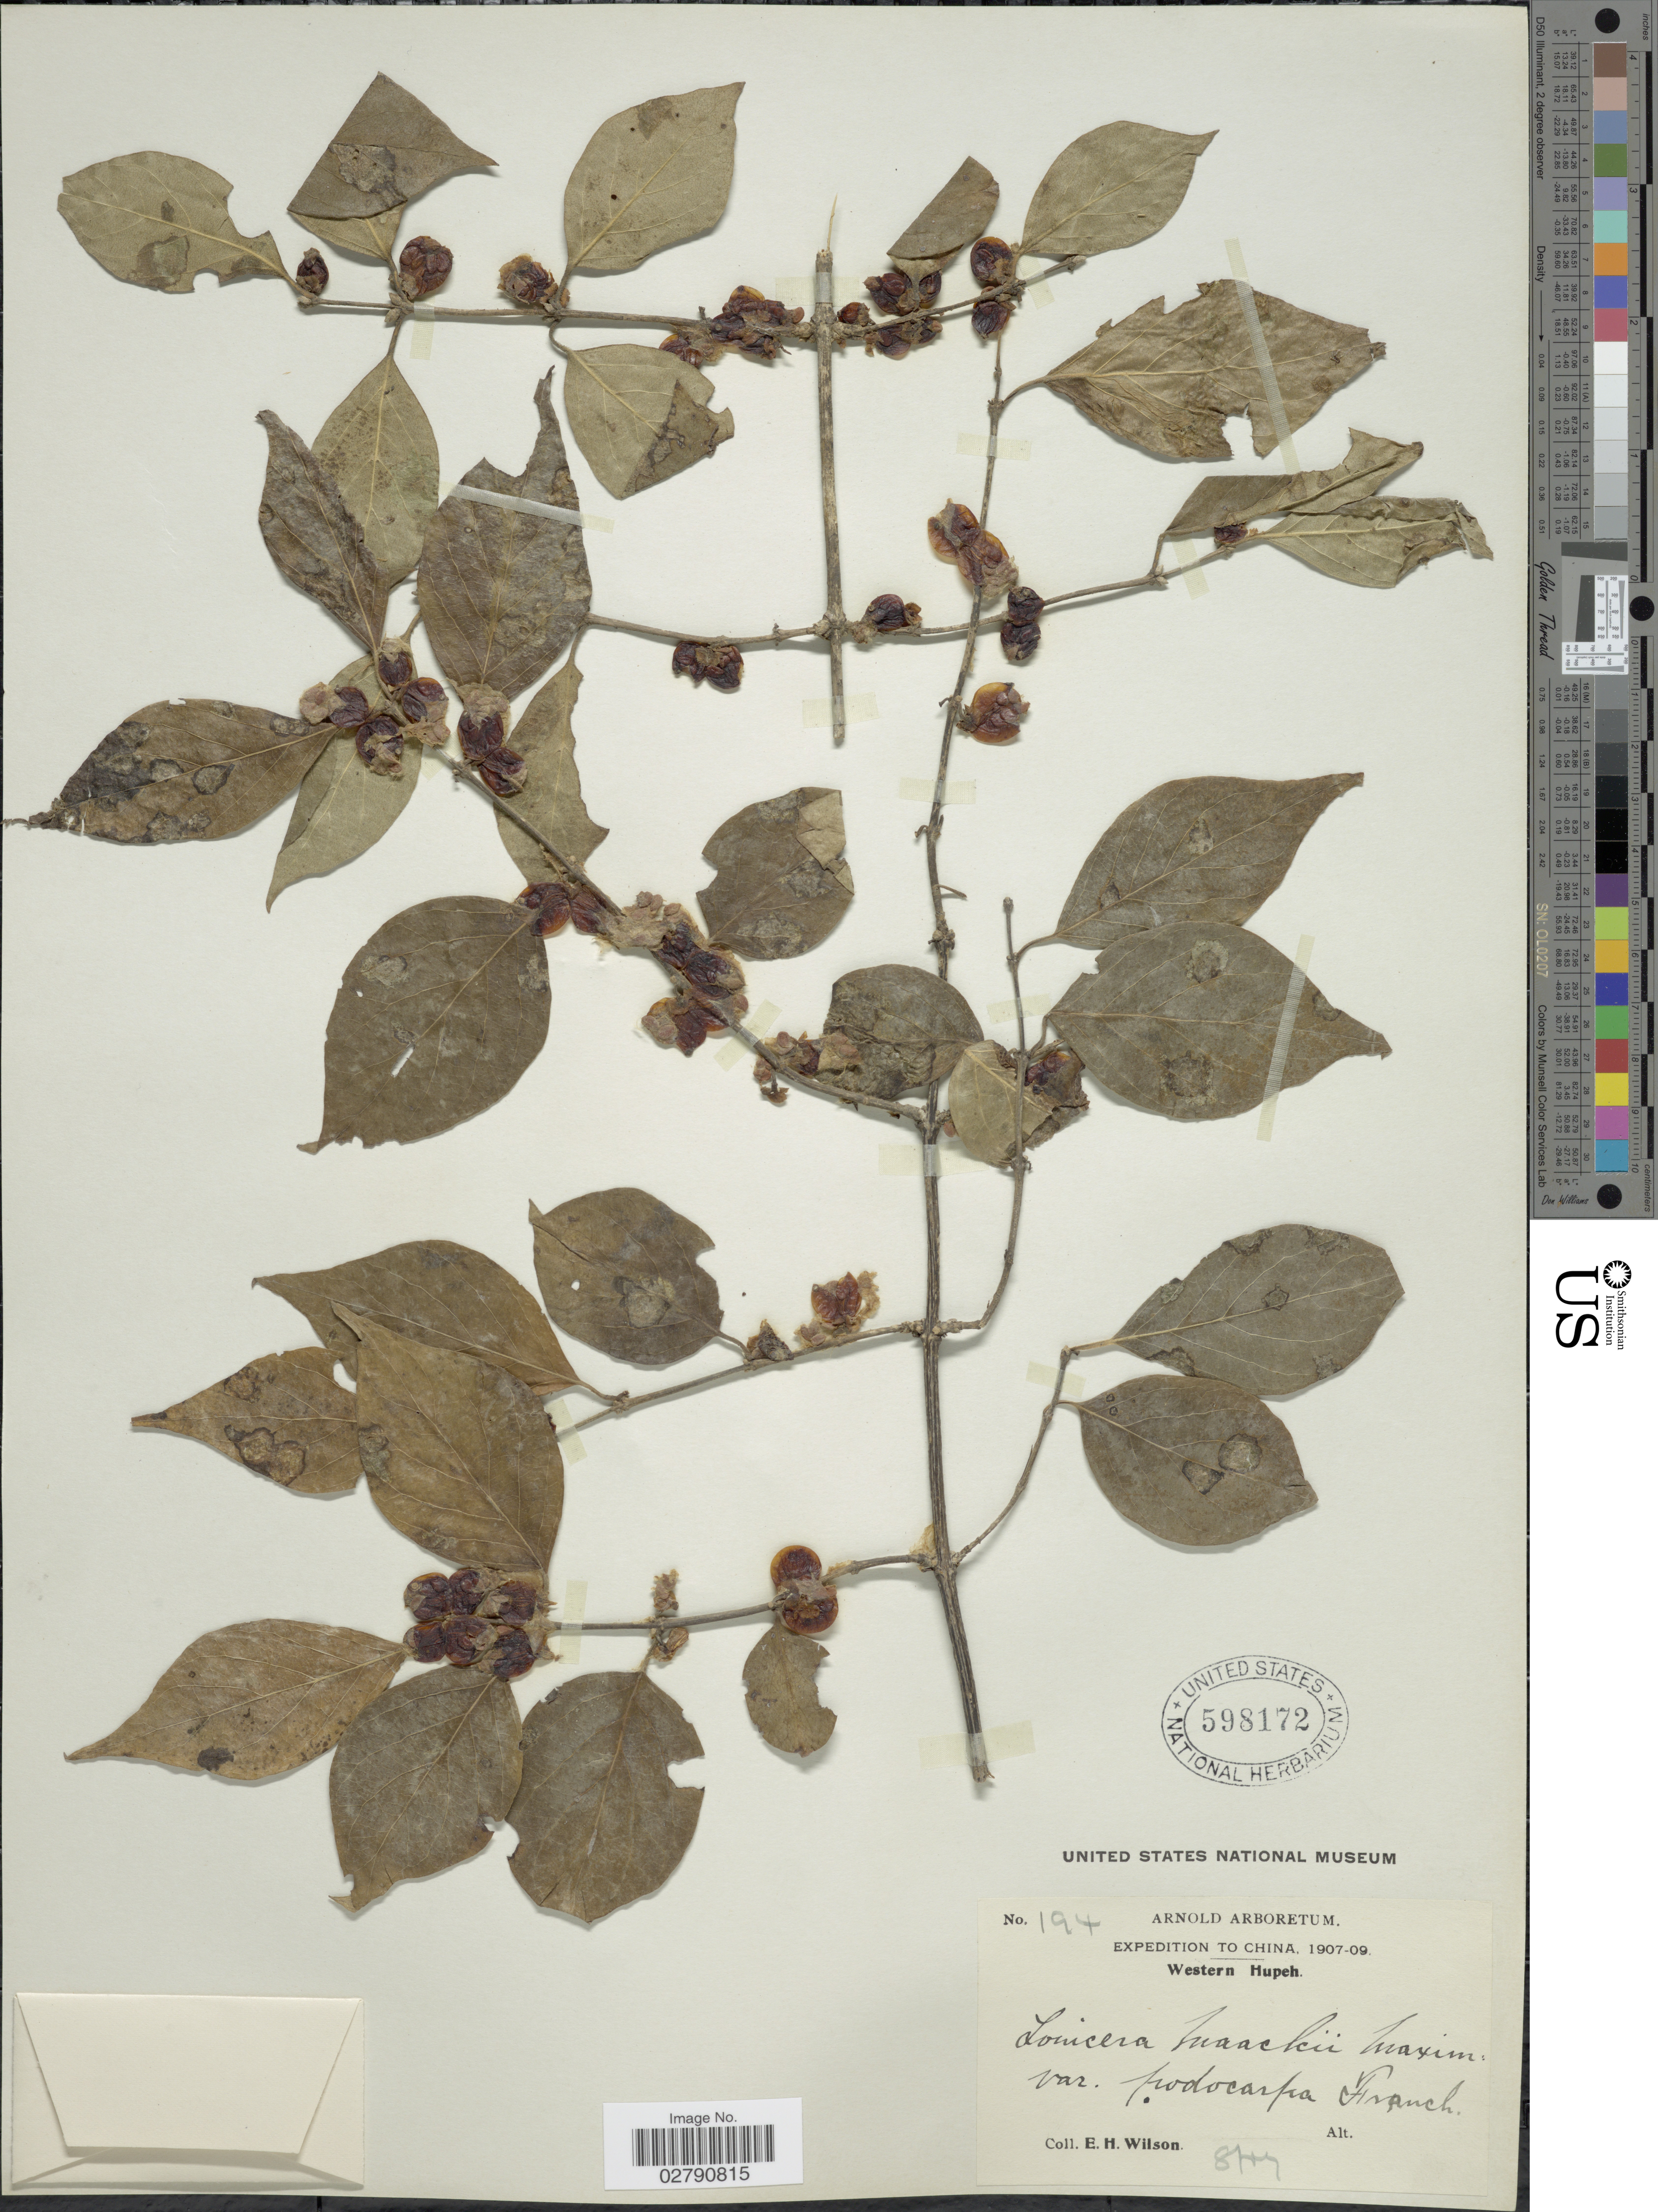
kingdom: Plantae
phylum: Tracheophyta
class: Magnoliopsida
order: Dipsacales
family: Caprifoliaceae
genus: Lonicera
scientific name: Lonicera maackii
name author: (Rupr.) Maxim.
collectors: E. Wilson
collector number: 194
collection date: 1909-08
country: China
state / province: Hubei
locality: Western Hupeh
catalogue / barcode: US 598172